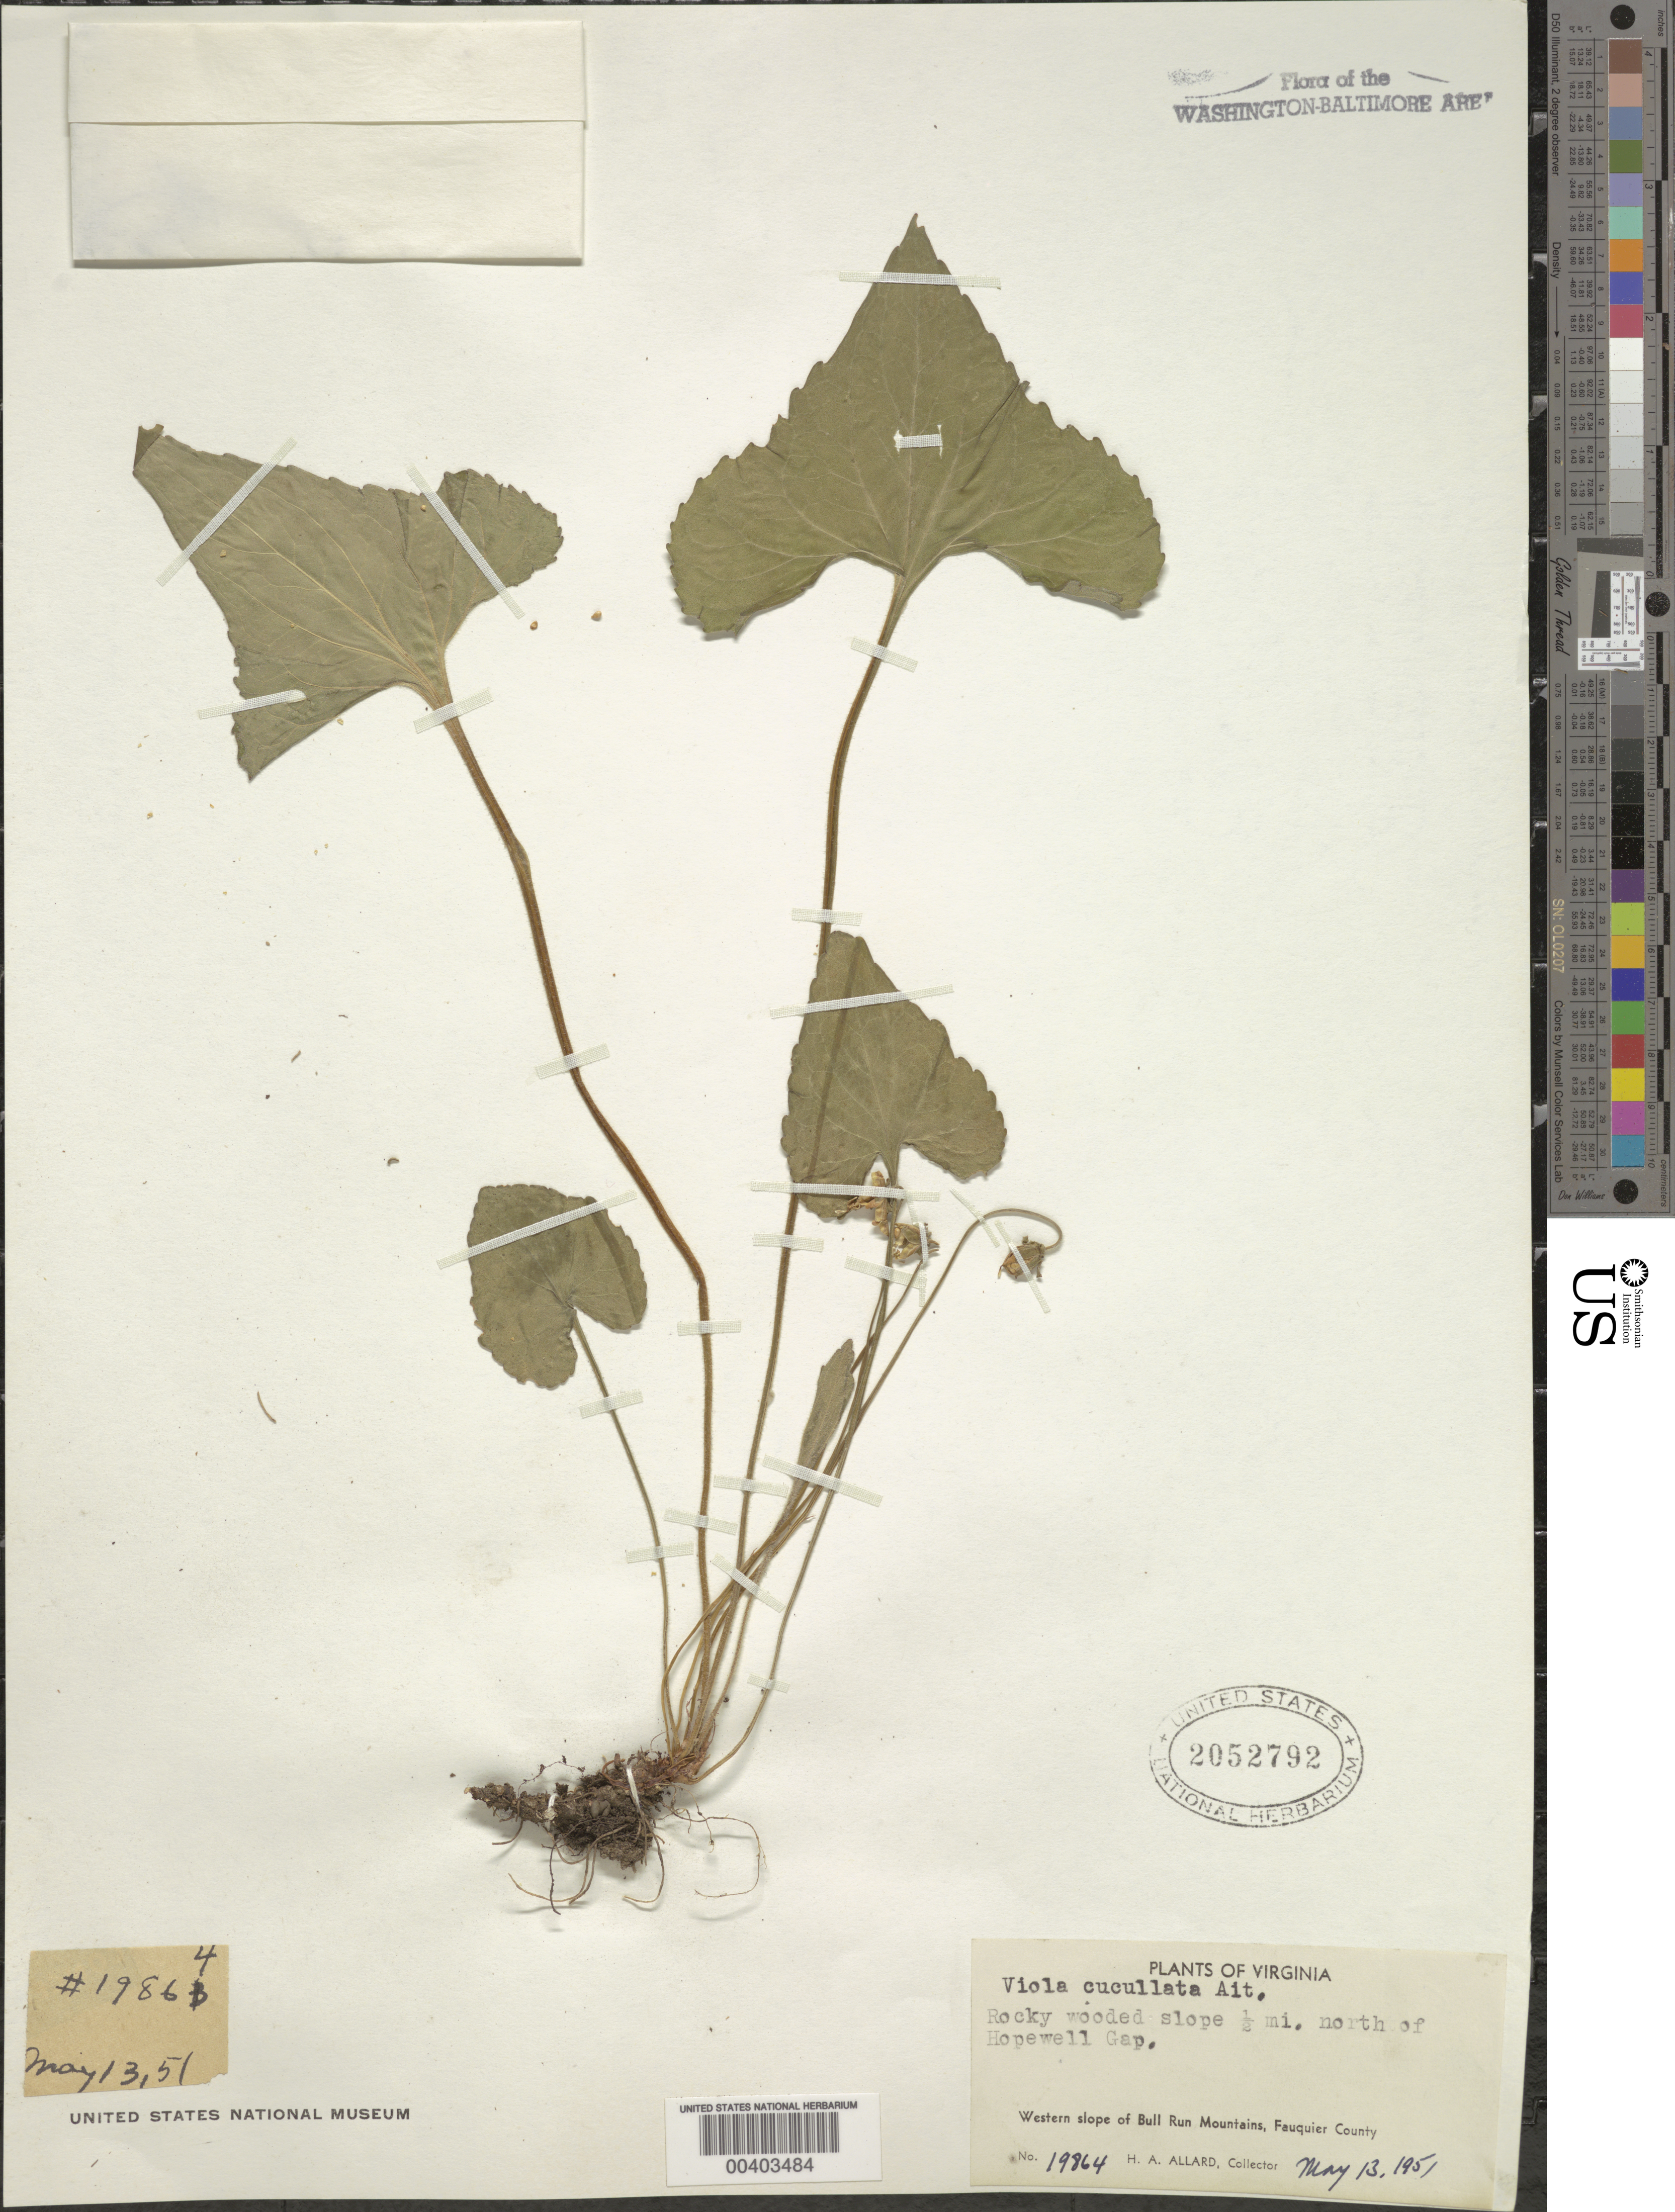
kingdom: Plantae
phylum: Tracheophyta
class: Magnoliopsida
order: Malpighiales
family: Violaceae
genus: Viola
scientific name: Viola cucullata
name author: Aiton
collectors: H. A. Allard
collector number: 19864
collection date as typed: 13 May 1951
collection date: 1951-05-13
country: United States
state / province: Virginia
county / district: Fauquier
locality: North of Hopewell Gap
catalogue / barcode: US 2052792